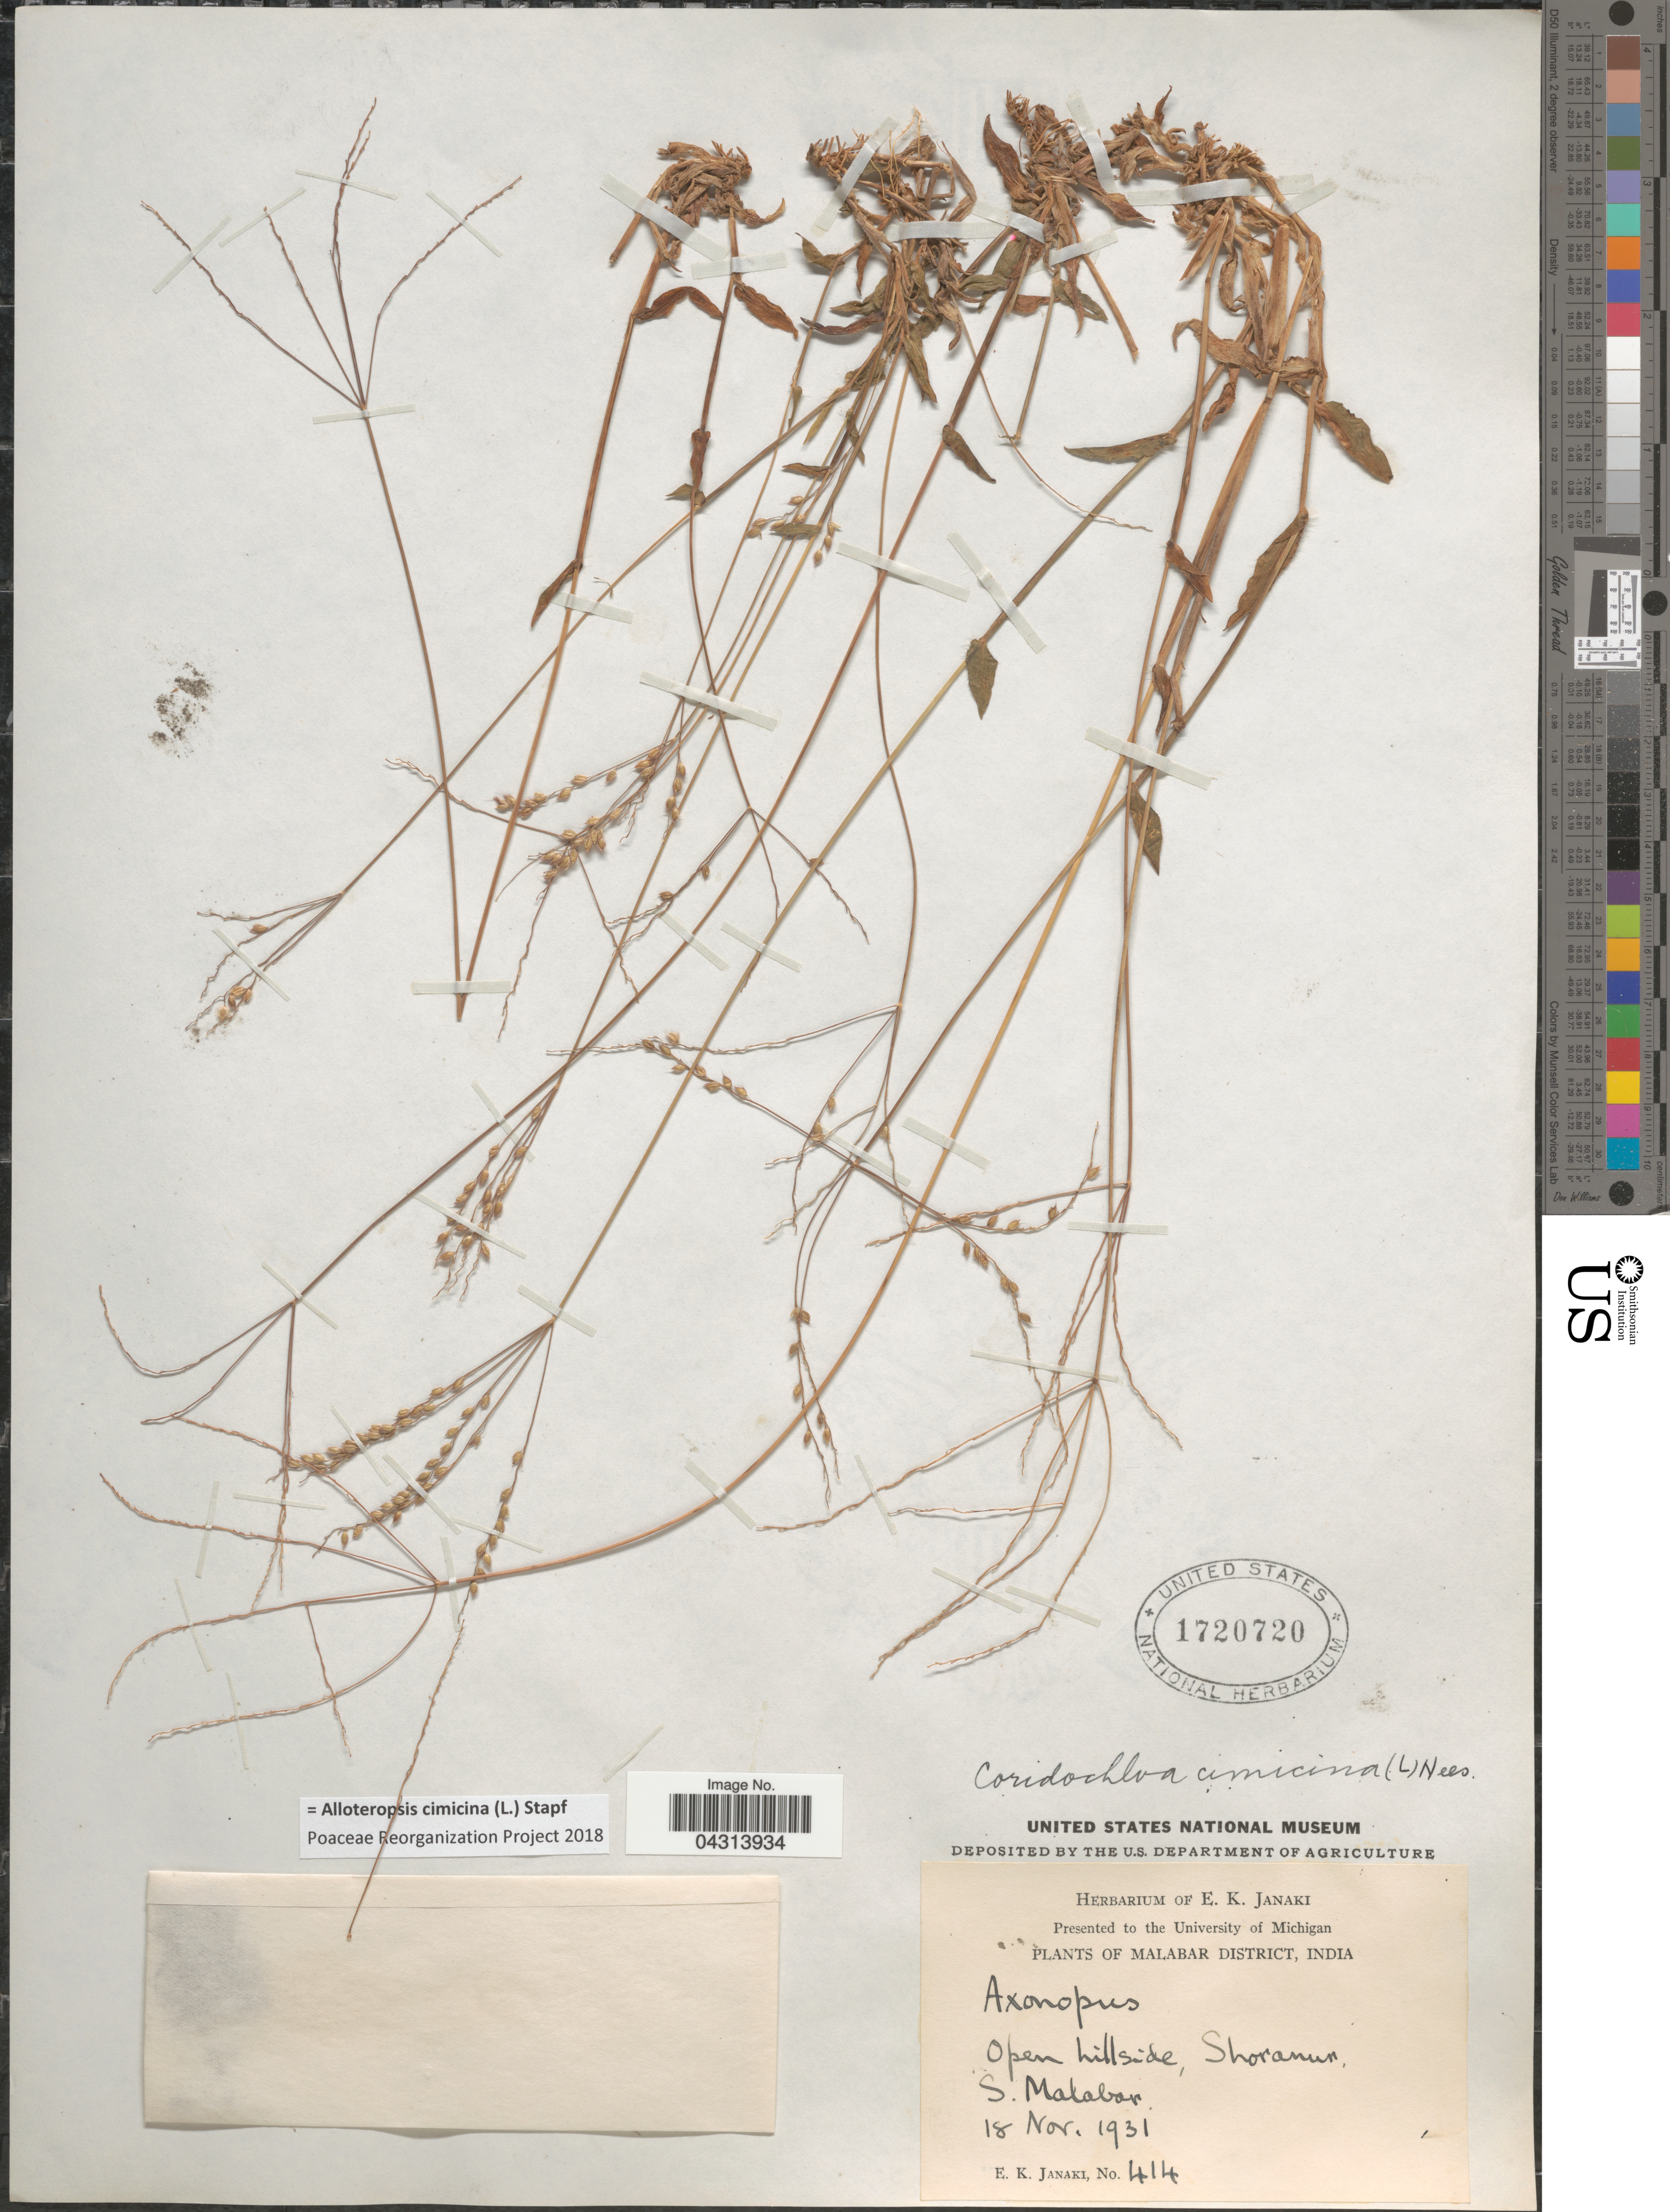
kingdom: Plantae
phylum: Tracheophyta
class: Liliopsida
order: Poales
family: Poaceae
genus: Alloteropsis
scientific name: Alloteropsis cimicina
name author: (L.) Stapf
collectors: E. Janaki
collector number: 414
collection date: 1931-11-18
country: India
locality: Malabar District. Open hillside, Shoranur. S. Matabar.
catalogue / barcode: US 1720720